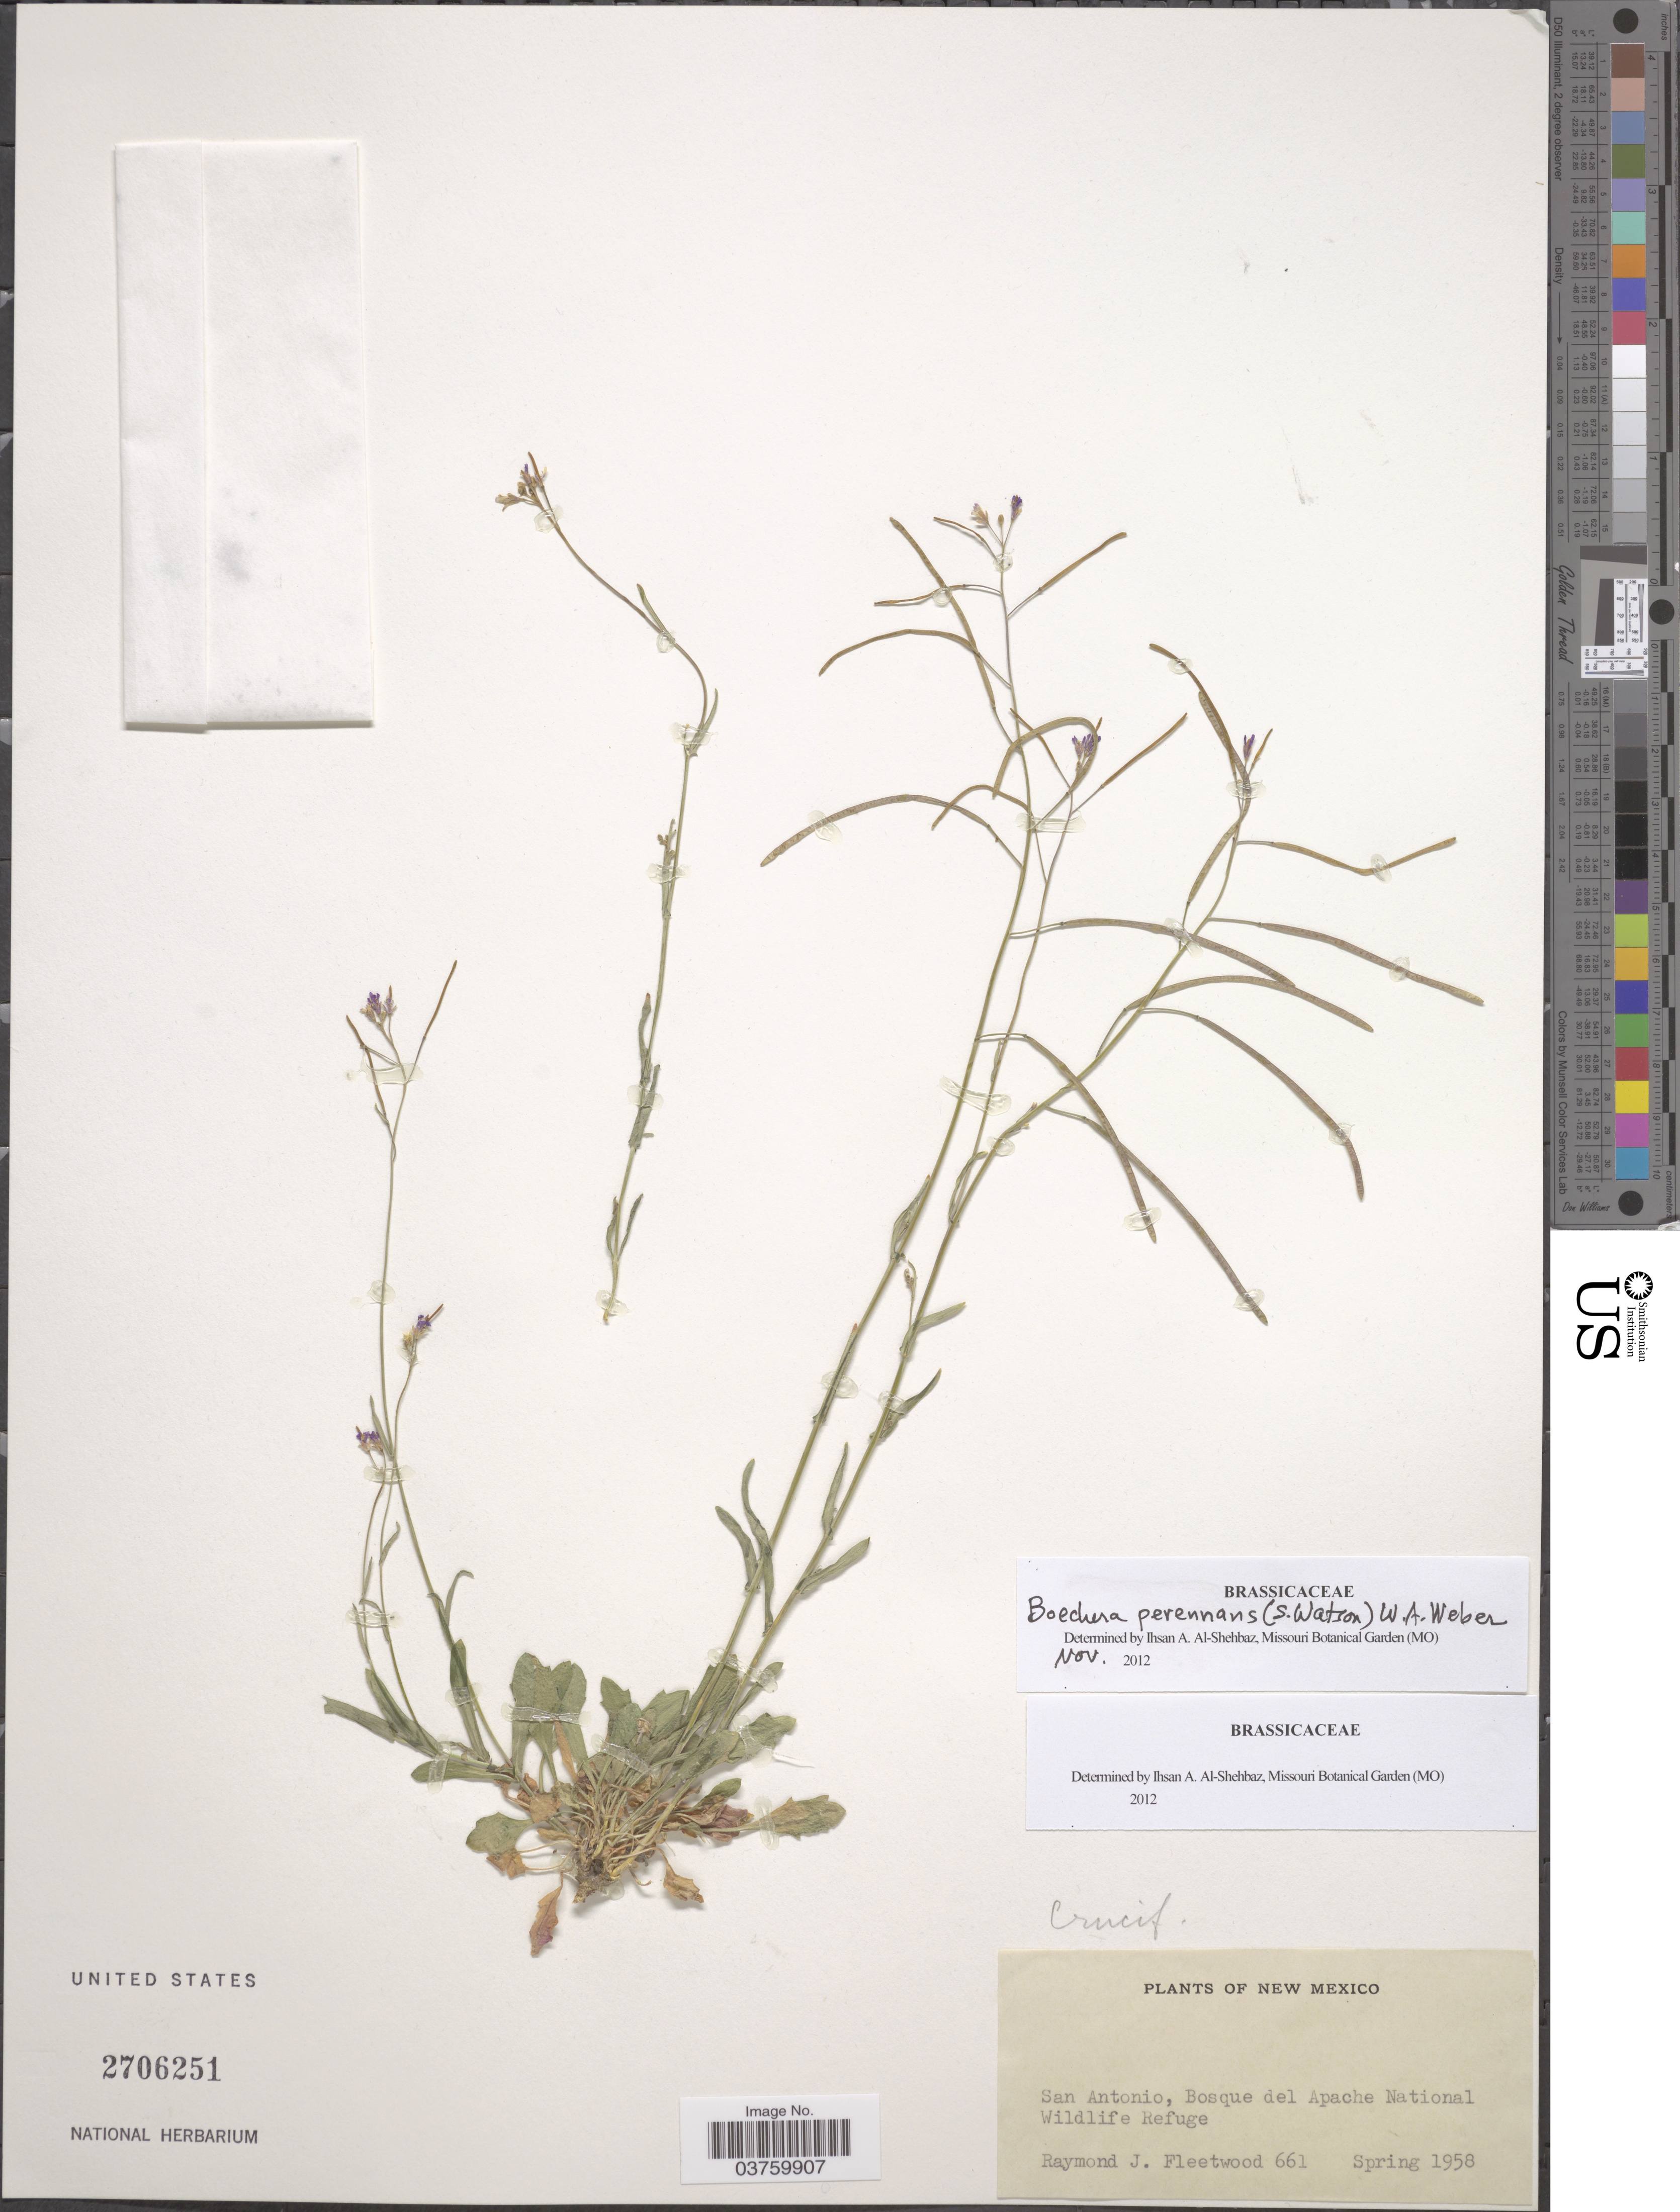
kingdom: Plantae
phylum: Tracheophyta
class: Magnoliopsida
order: Brassicales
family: Brassicaceae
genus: Boechera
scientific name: Boechera perennans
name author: (S. Watson) W.A. Weber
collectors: R. J. Fleetwood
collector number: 661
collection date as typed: Spring 1958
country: United States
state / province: New Mexico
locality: San Antonio, Bosque del Apache National Wildlife Refuge.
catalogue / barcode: US 2706251